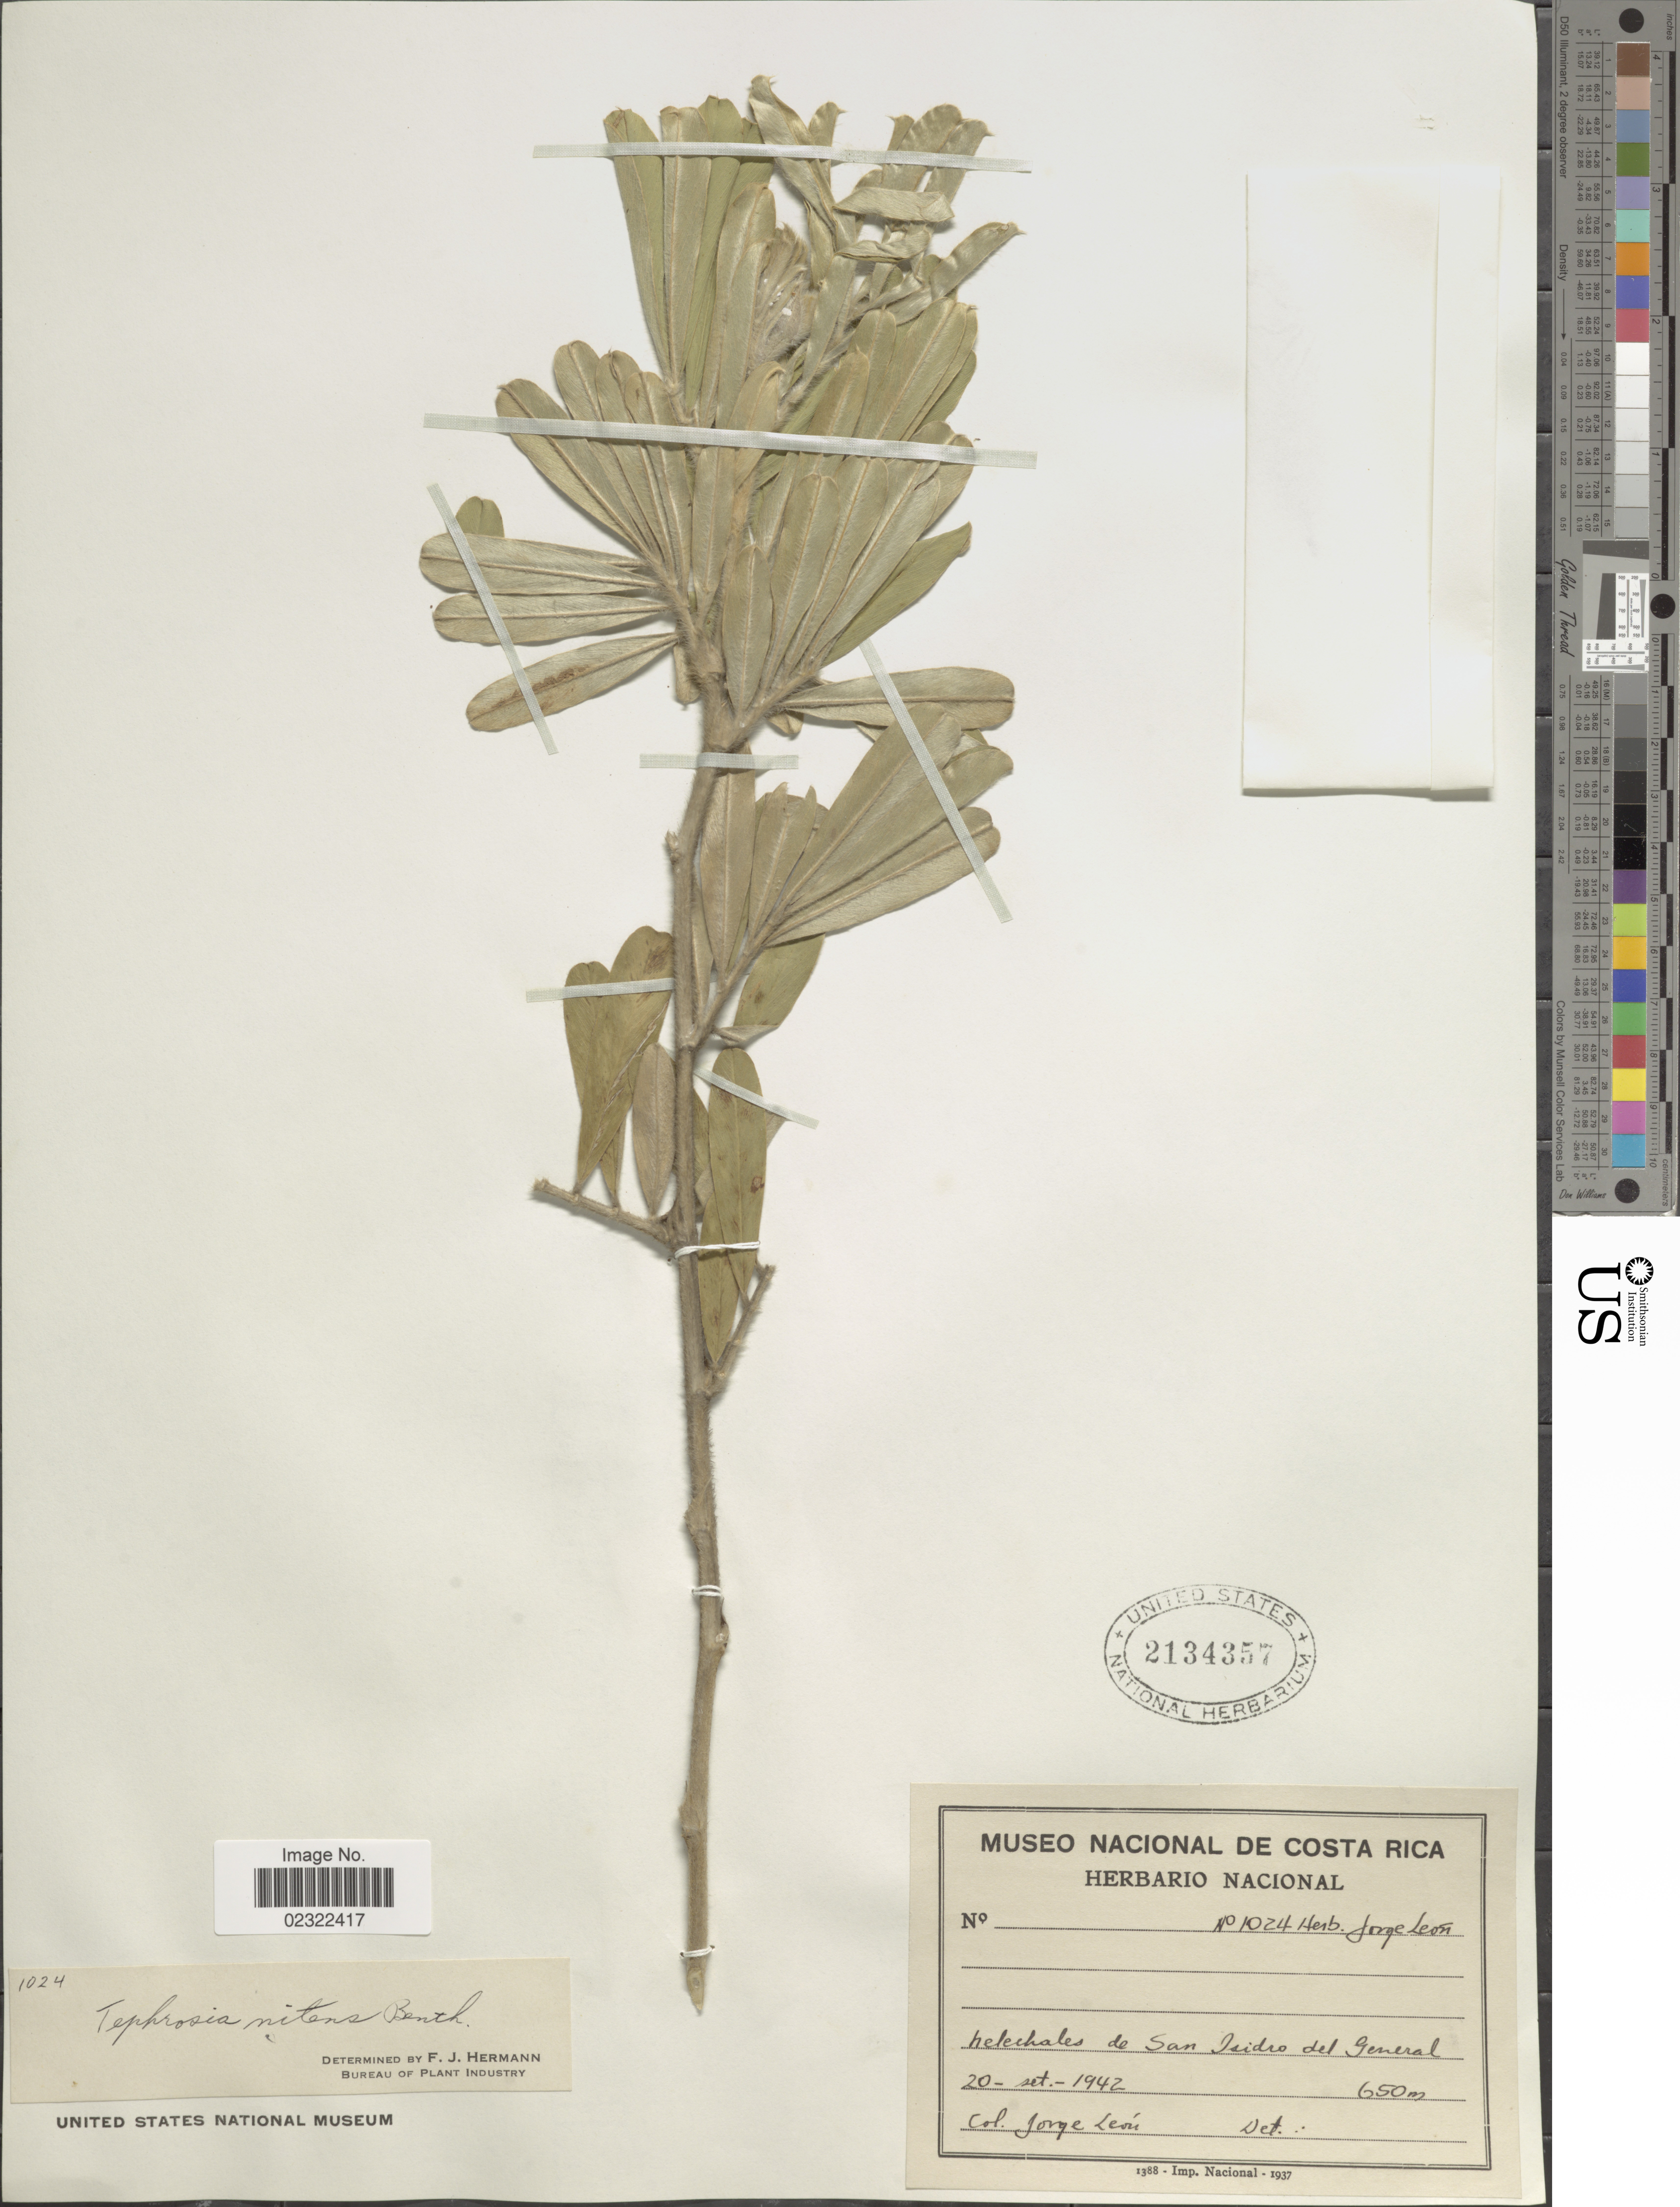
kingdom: Plantae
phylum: Tracheophyta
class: Magnoliopsida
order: Fabales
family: Fabaceae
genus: Tephrosia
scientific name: Tephrosia nitens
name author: Benth.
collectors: J. León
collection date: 1942-09-20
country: Costa Rica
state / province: San José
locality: Helechales de San Isidoro del general.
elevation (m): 650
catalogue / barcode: US 2134357